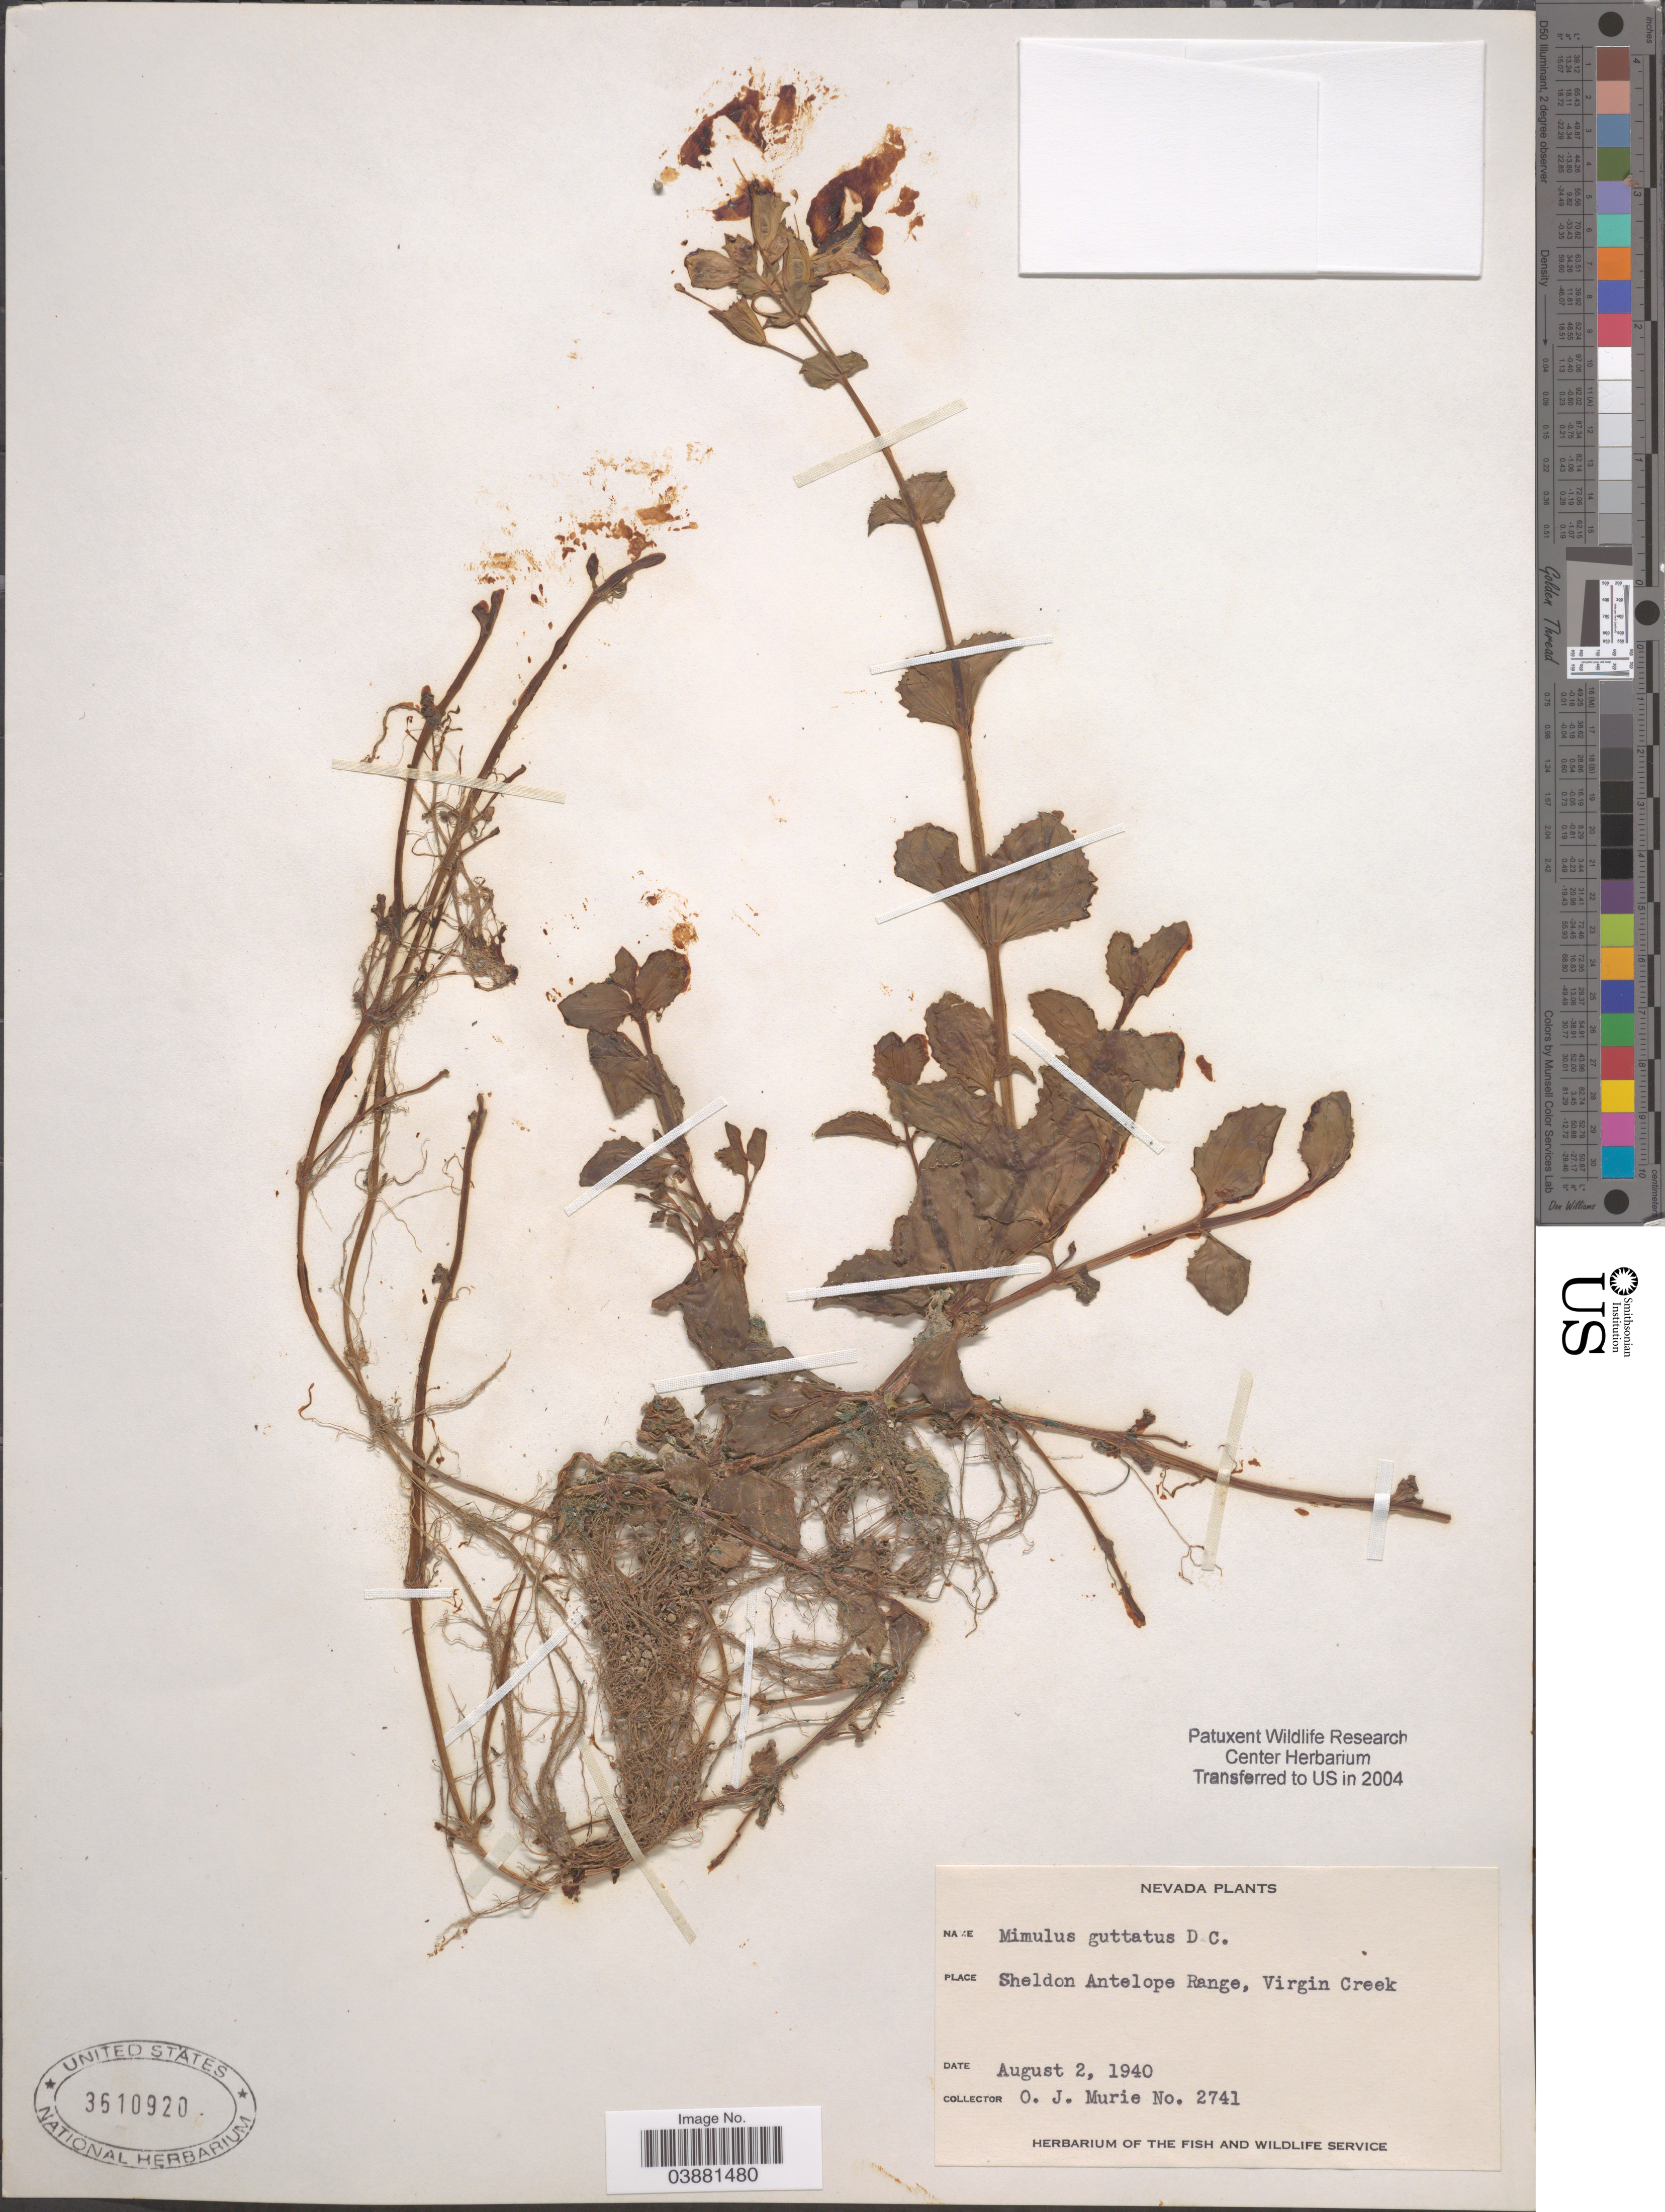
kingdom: Plantae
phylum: Tracheophyta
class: Magnoliopsida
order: Lamiales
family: Phrymaceae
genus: Mimulus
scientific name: Mimulus guttatus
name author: DC.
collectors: O. Murie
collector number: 2741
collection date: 1940-08-02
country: United States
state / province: Nevada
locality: Sheldon Antelope Range, Virgin Creek.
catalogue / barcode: US 3610920